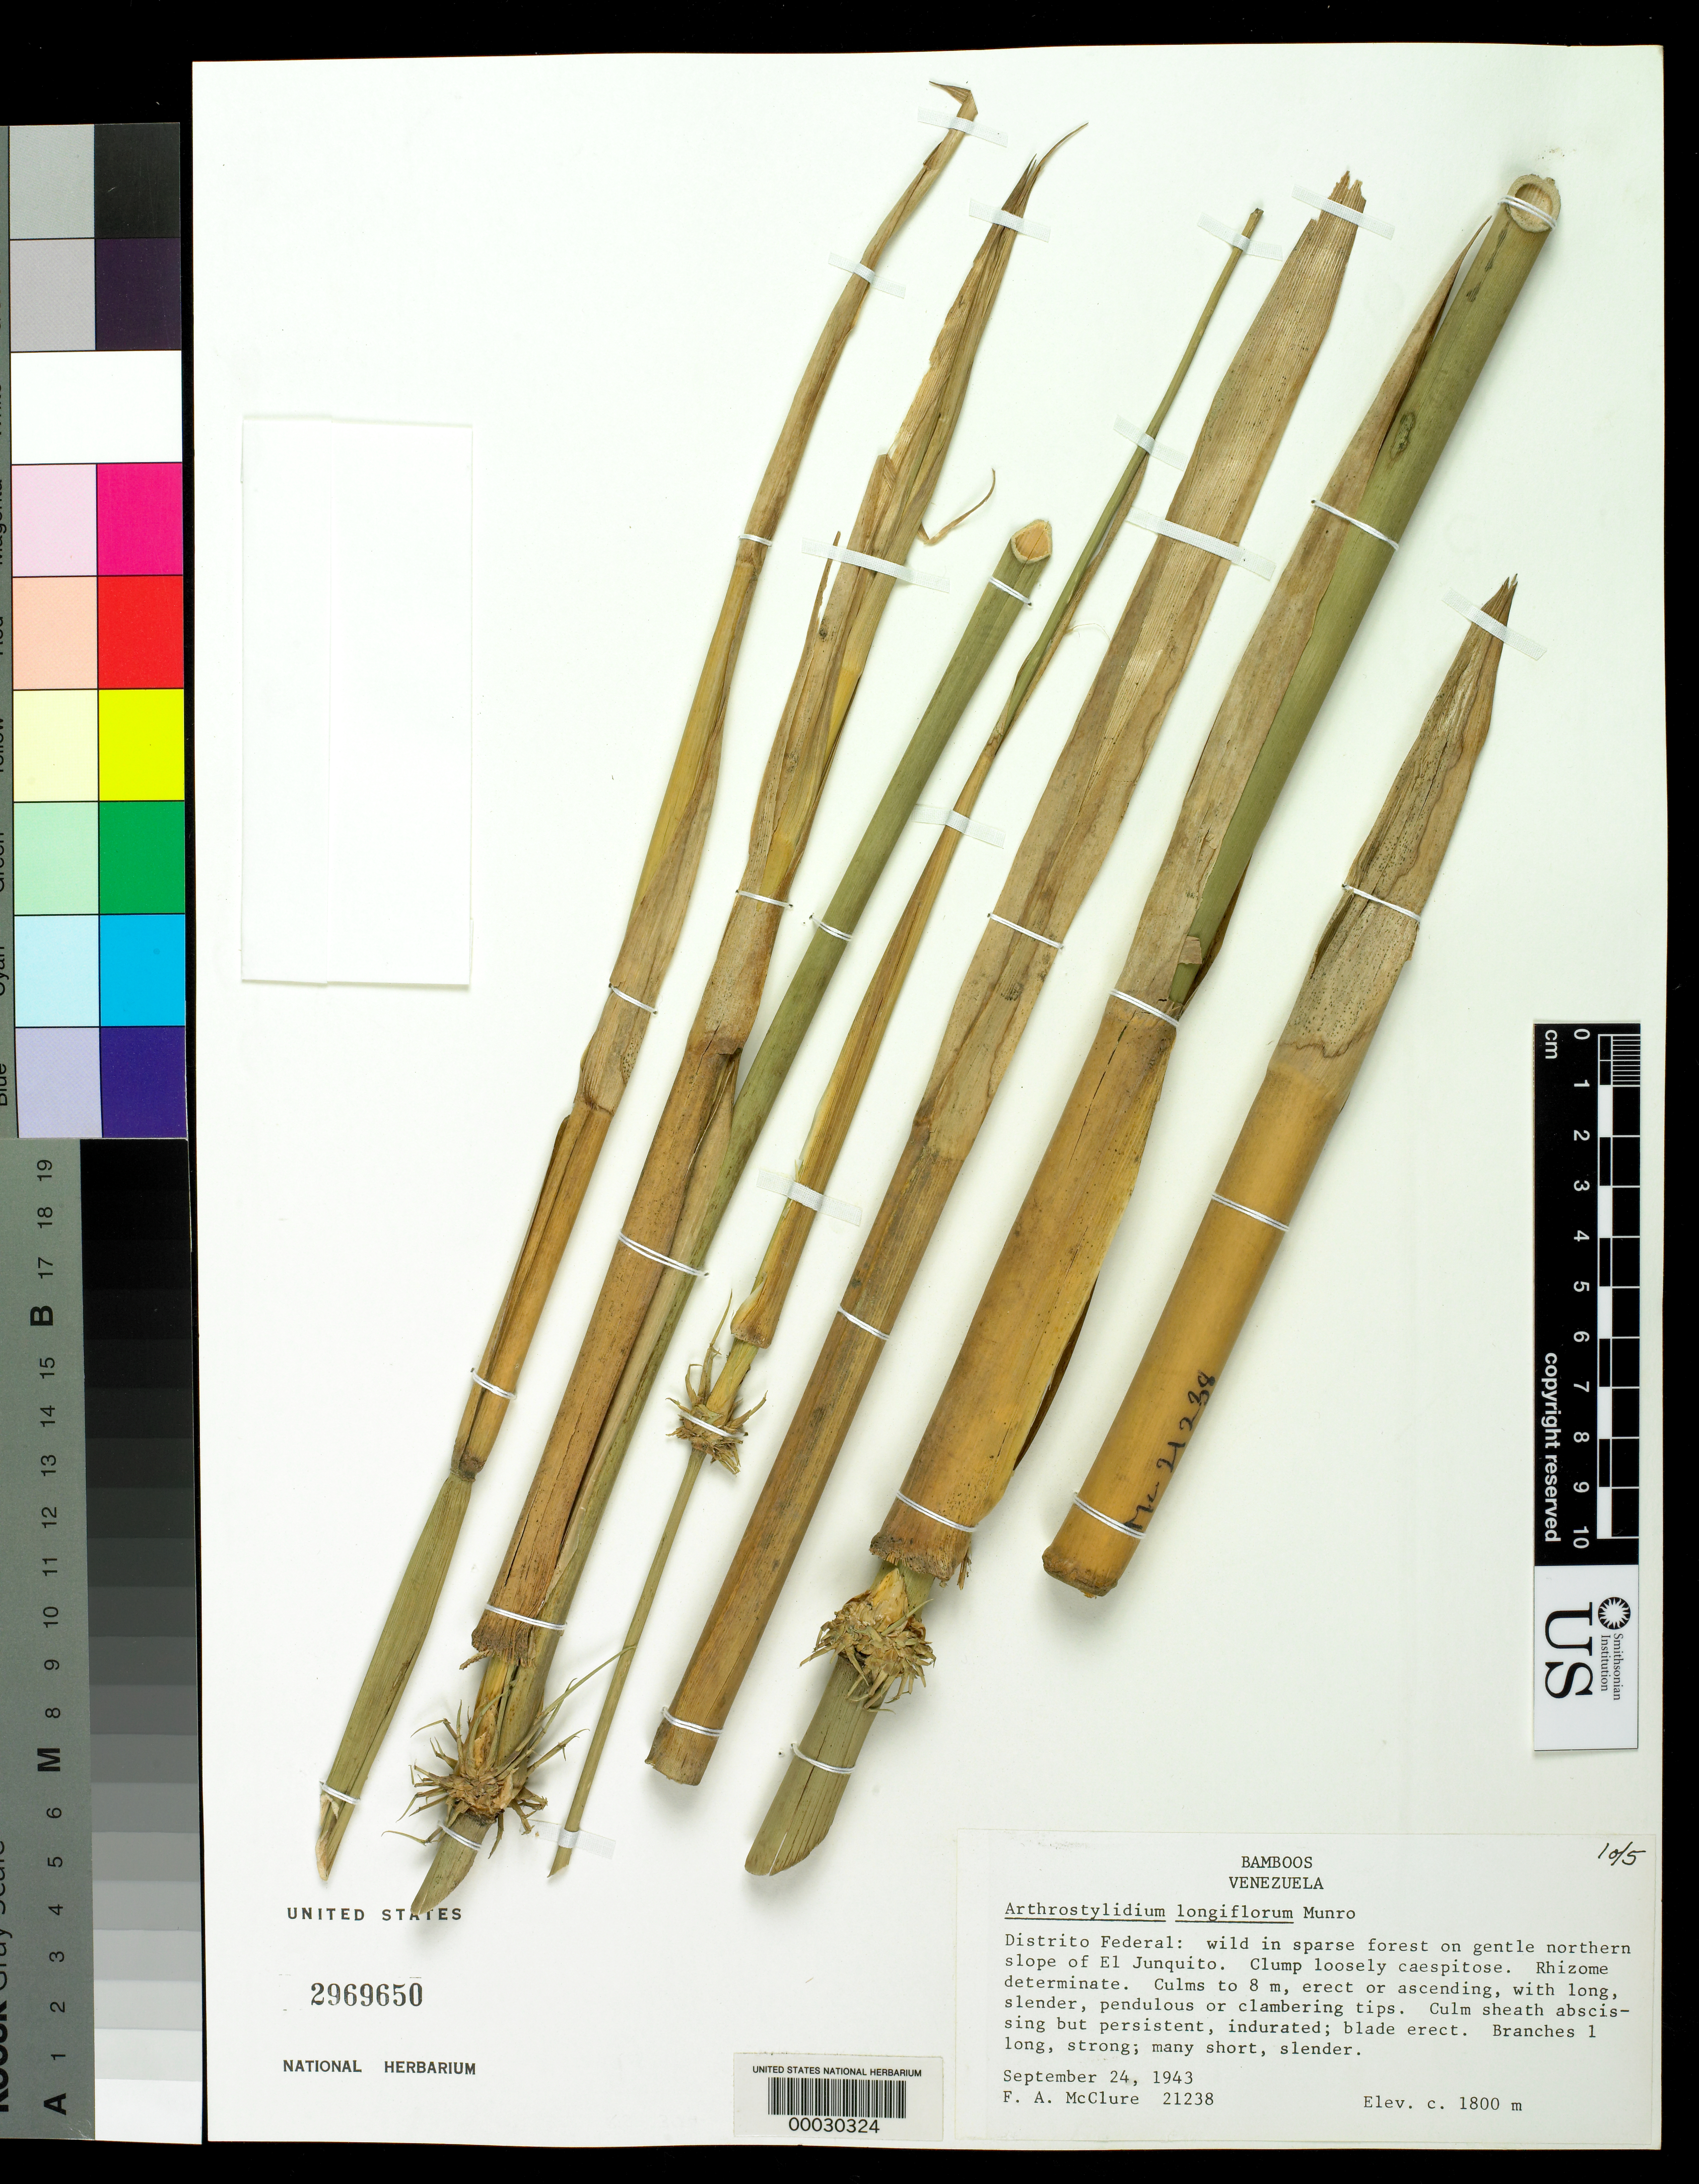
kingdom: Plantae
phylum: Tracheophyta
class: Liliopsida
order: Poales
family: Poaceae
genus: Arthrostylidium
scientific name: Arthrostylidium longiflorum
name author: Munro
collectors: F. A. McClure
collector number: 21238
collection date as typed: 24 Sep 1943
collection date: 1943-09-24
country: Venezuela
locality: El Junquito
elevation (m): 1800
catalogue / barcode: US 2969650